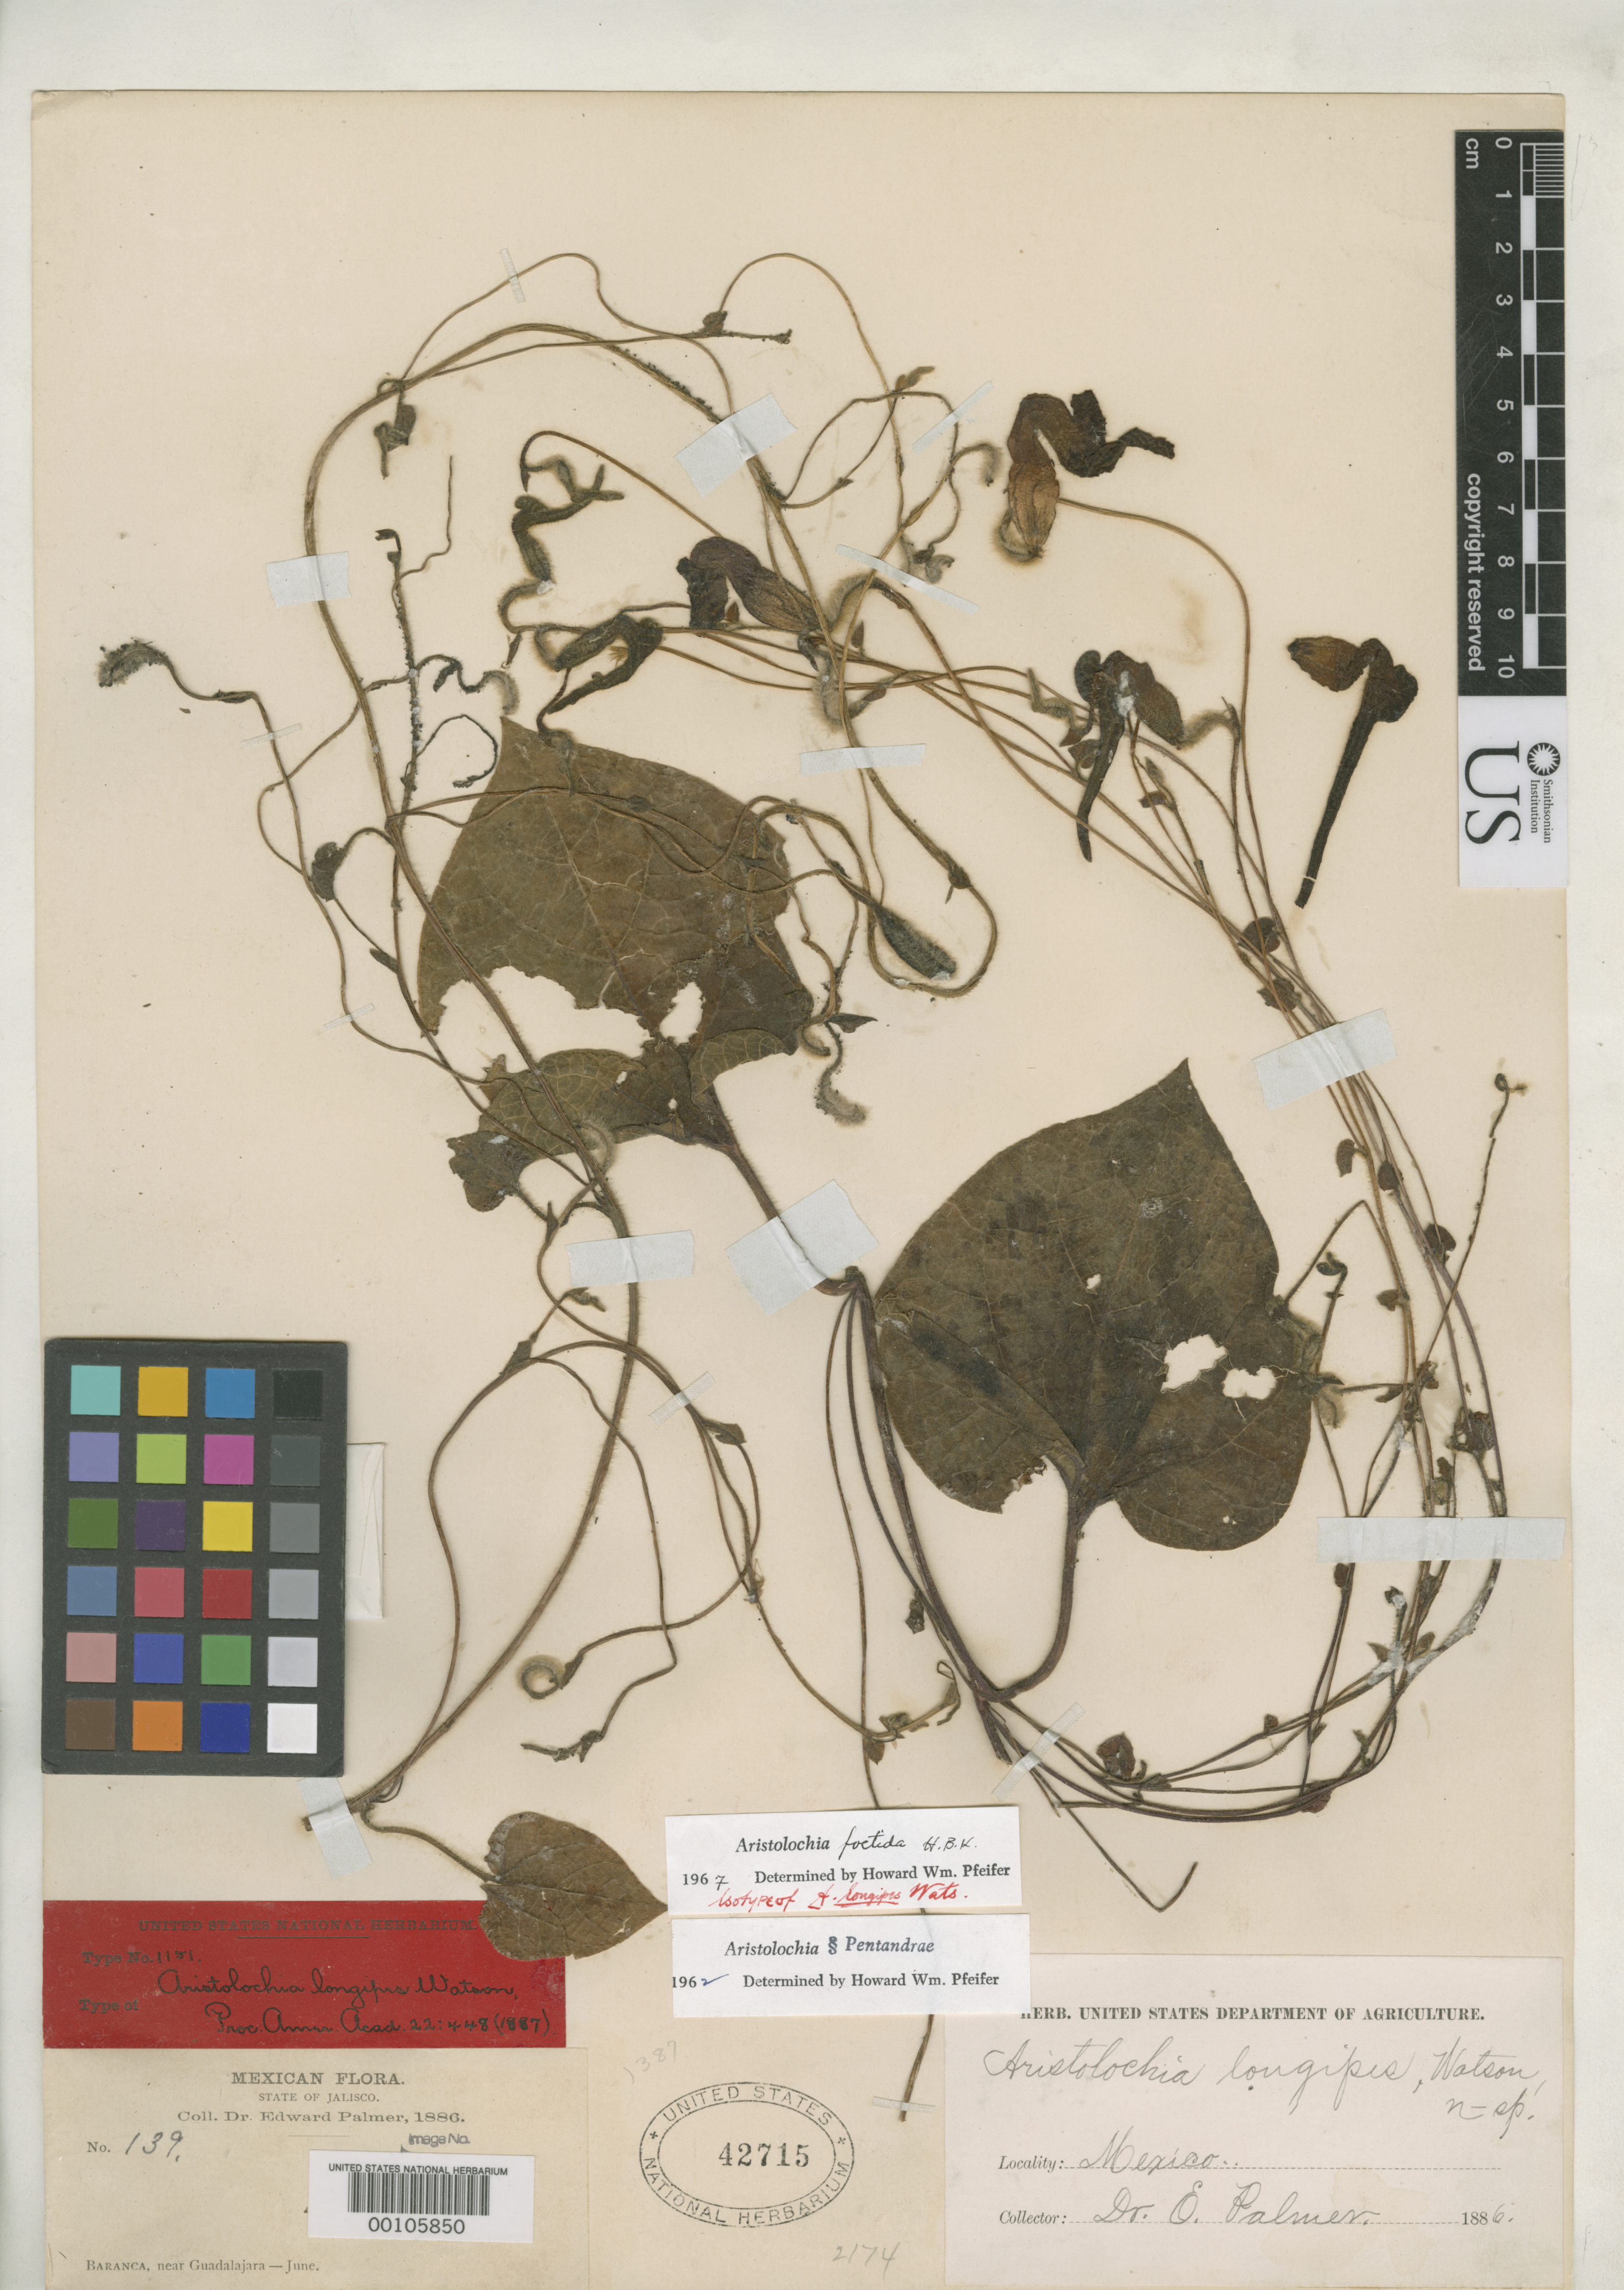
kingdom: Plantae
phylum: Tracheophyta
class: Magnoliopsida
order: Piperales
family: Aristolochiaceae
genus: Aristolochia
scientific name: Aristolochia longipes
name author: S. Watson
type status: Isotype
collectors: E. Palmer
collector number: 139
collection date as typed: Jun 1886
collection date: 1886-06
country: Mexico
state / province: Jalisco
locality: Guadalajara.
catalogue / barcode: US 42715